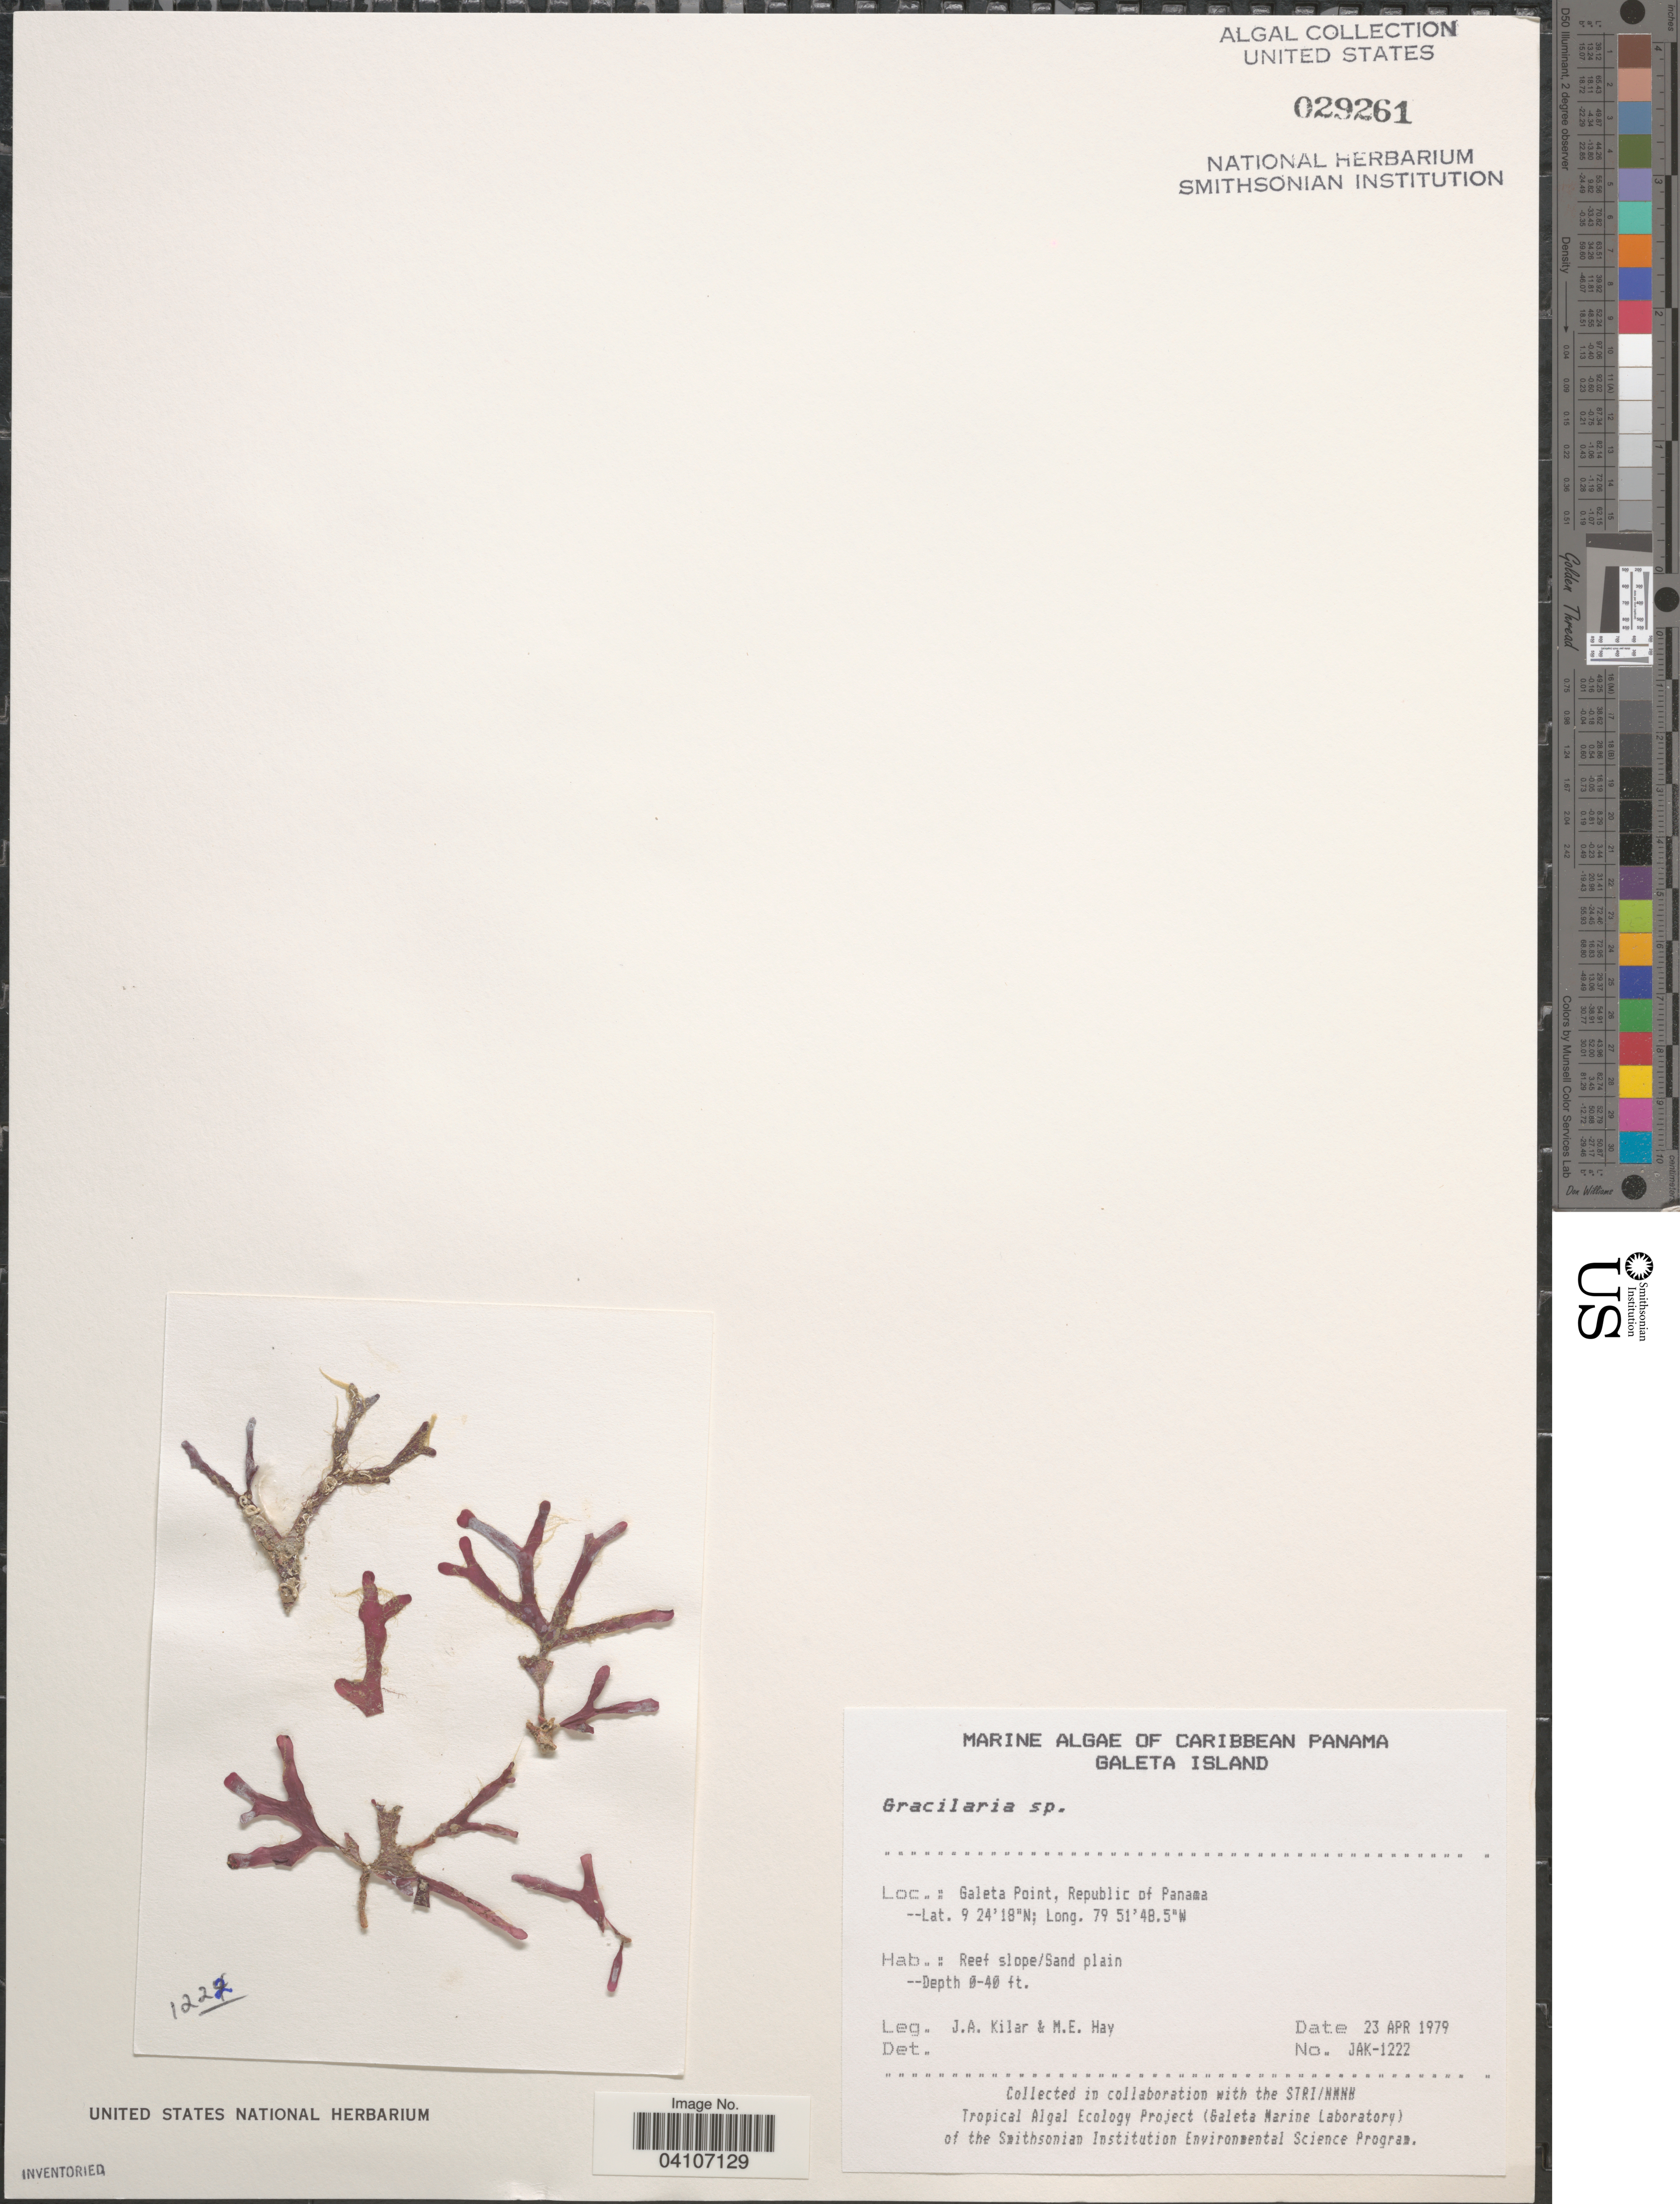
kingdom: Plantae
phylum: Rhodophyta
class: Florideophyceae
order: Gracilariales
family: Gracilariaceae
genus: Gracilaria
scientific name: Gracilaria sp.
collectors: J. A. Kilar & M. E. Hay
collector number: JAK-1222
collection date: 1979-04-23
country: Panama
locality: Caribbean Panama. Galeta Island. Galeta Point, Republic of Panama.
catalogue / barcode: US 29261